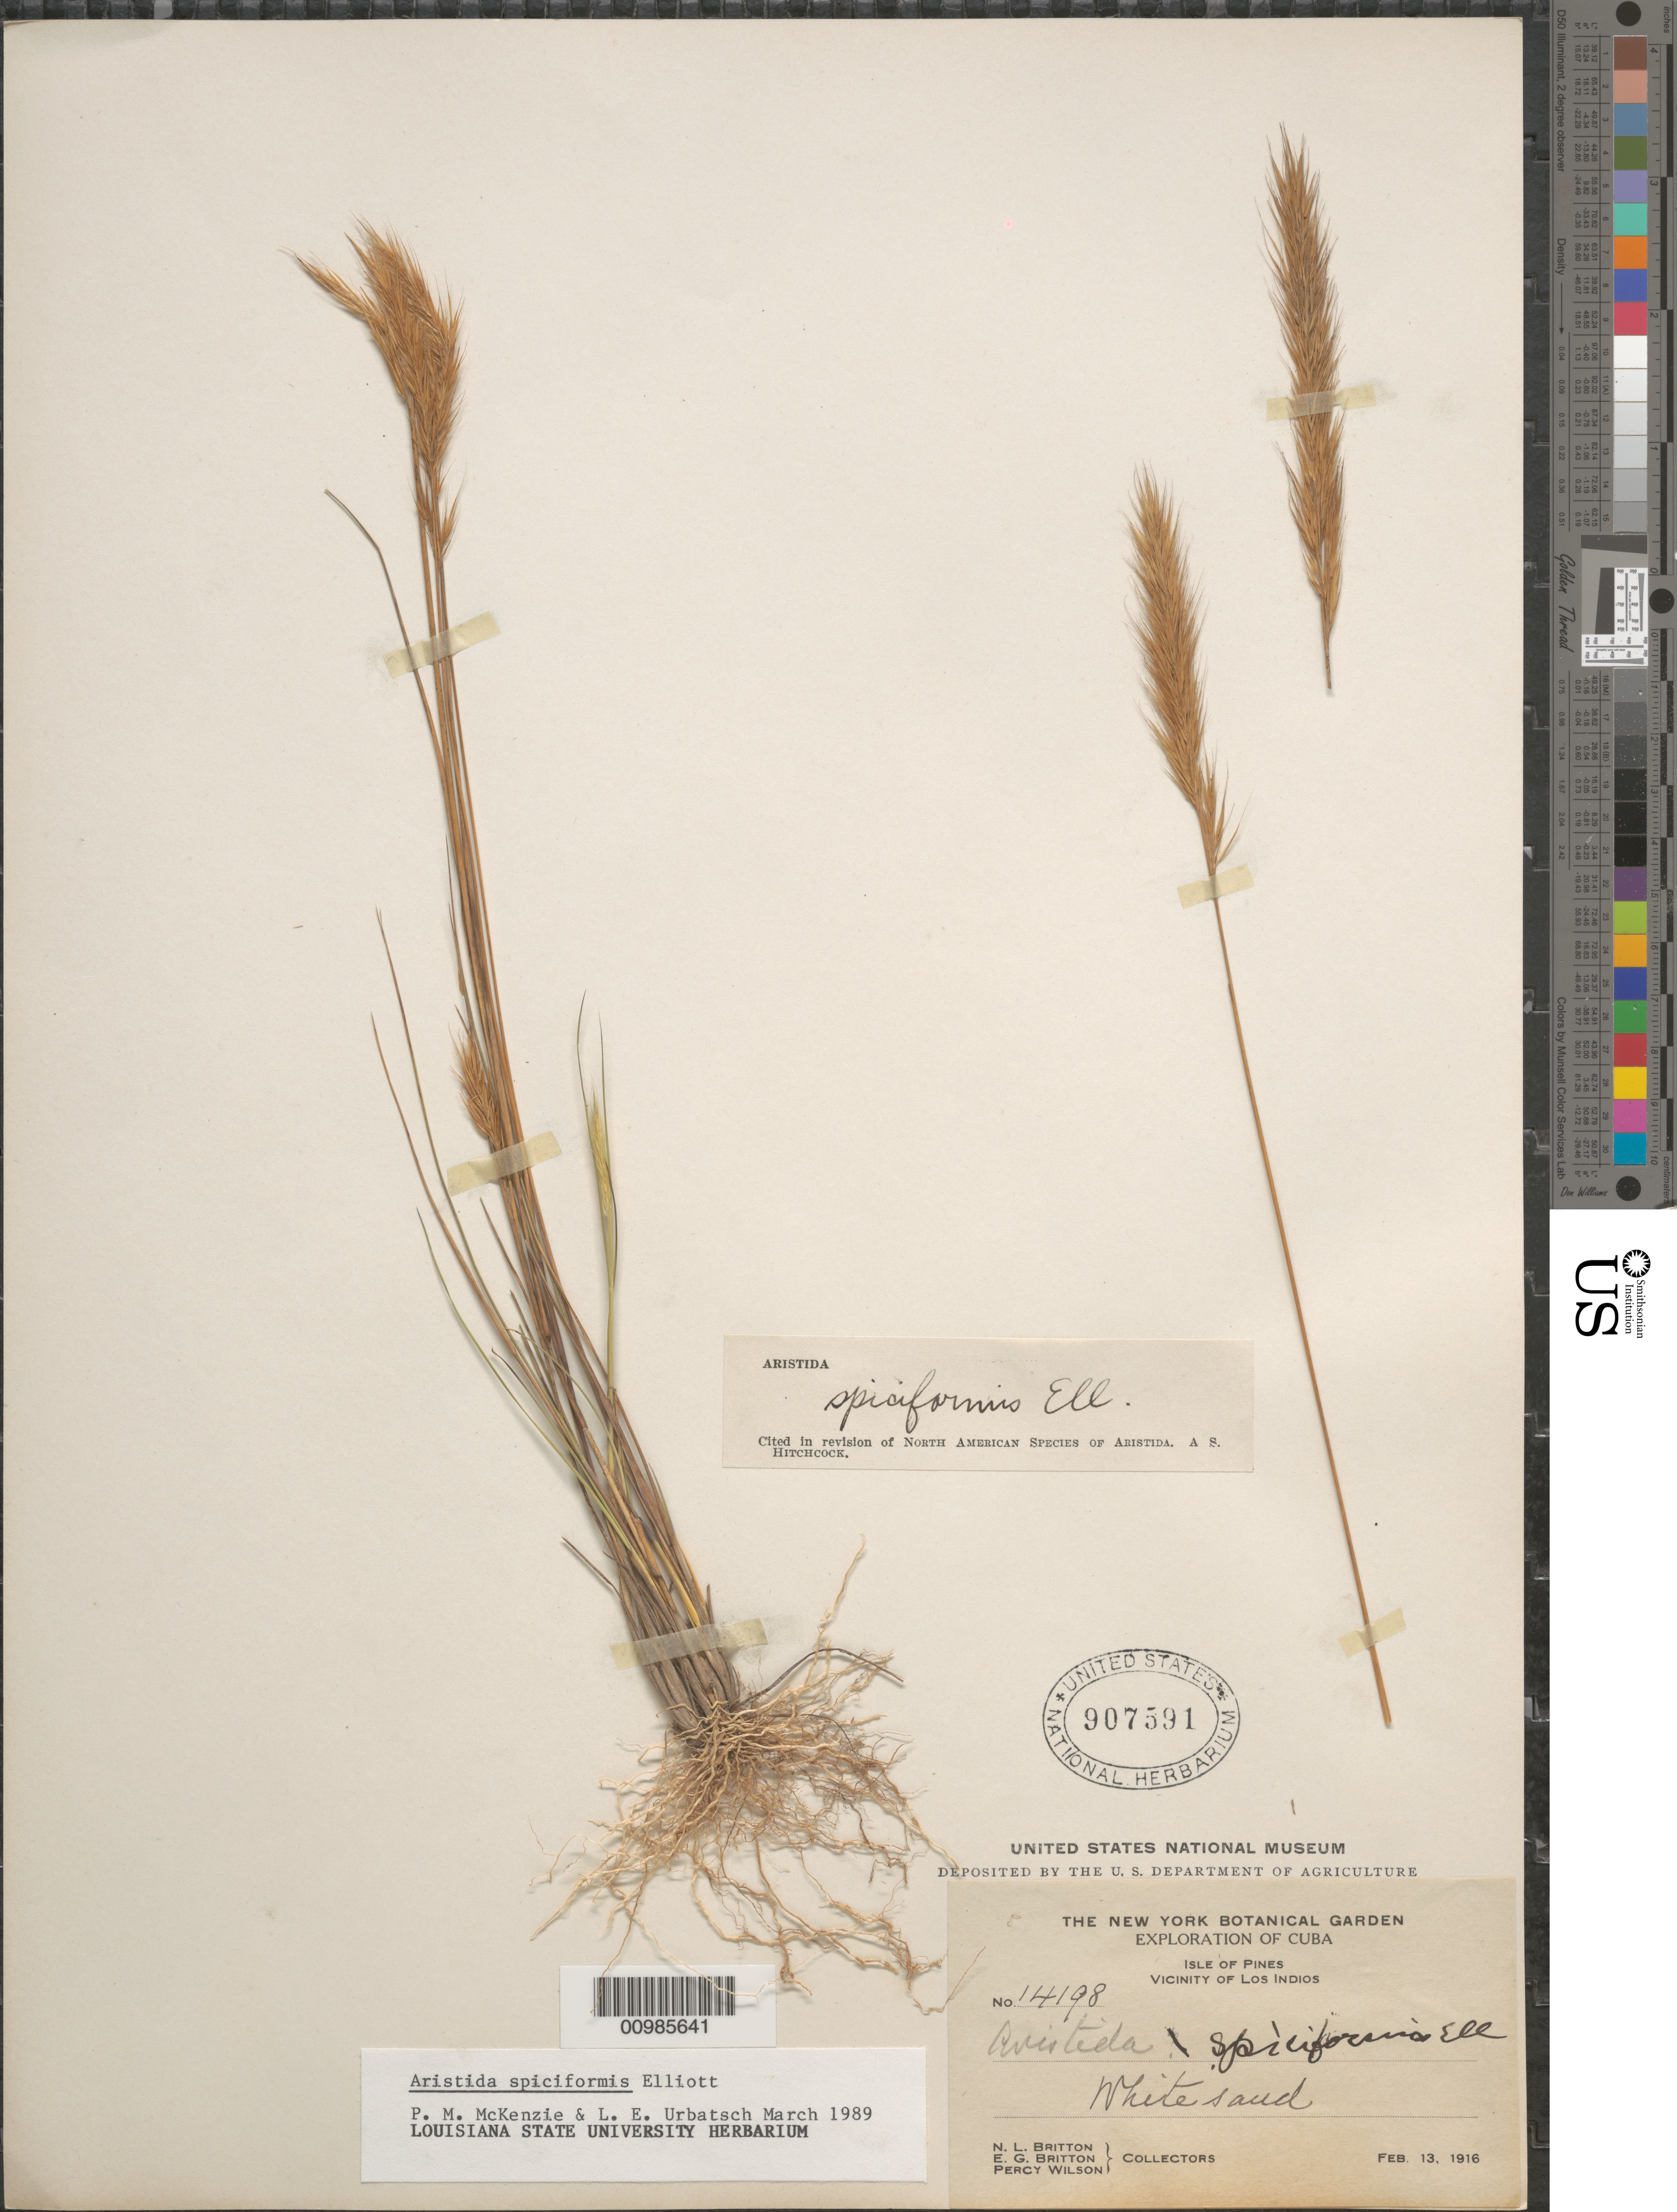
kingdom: Plantae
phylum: Tracheophyta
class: Liliopsida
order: Poales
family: Poaceae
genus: Aristida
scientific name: Aristida spiciformis subsp. spiciformis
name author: Elliott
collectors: N. Britton, E. G. Britton & P. Wilson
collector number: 14198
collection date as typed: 13 Feb 1916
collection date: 1916-02-13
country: Cuba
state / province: Isla de la Juventud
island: Isla de la Juventud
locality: Vicinity of Los Indios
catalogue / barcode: US 907591